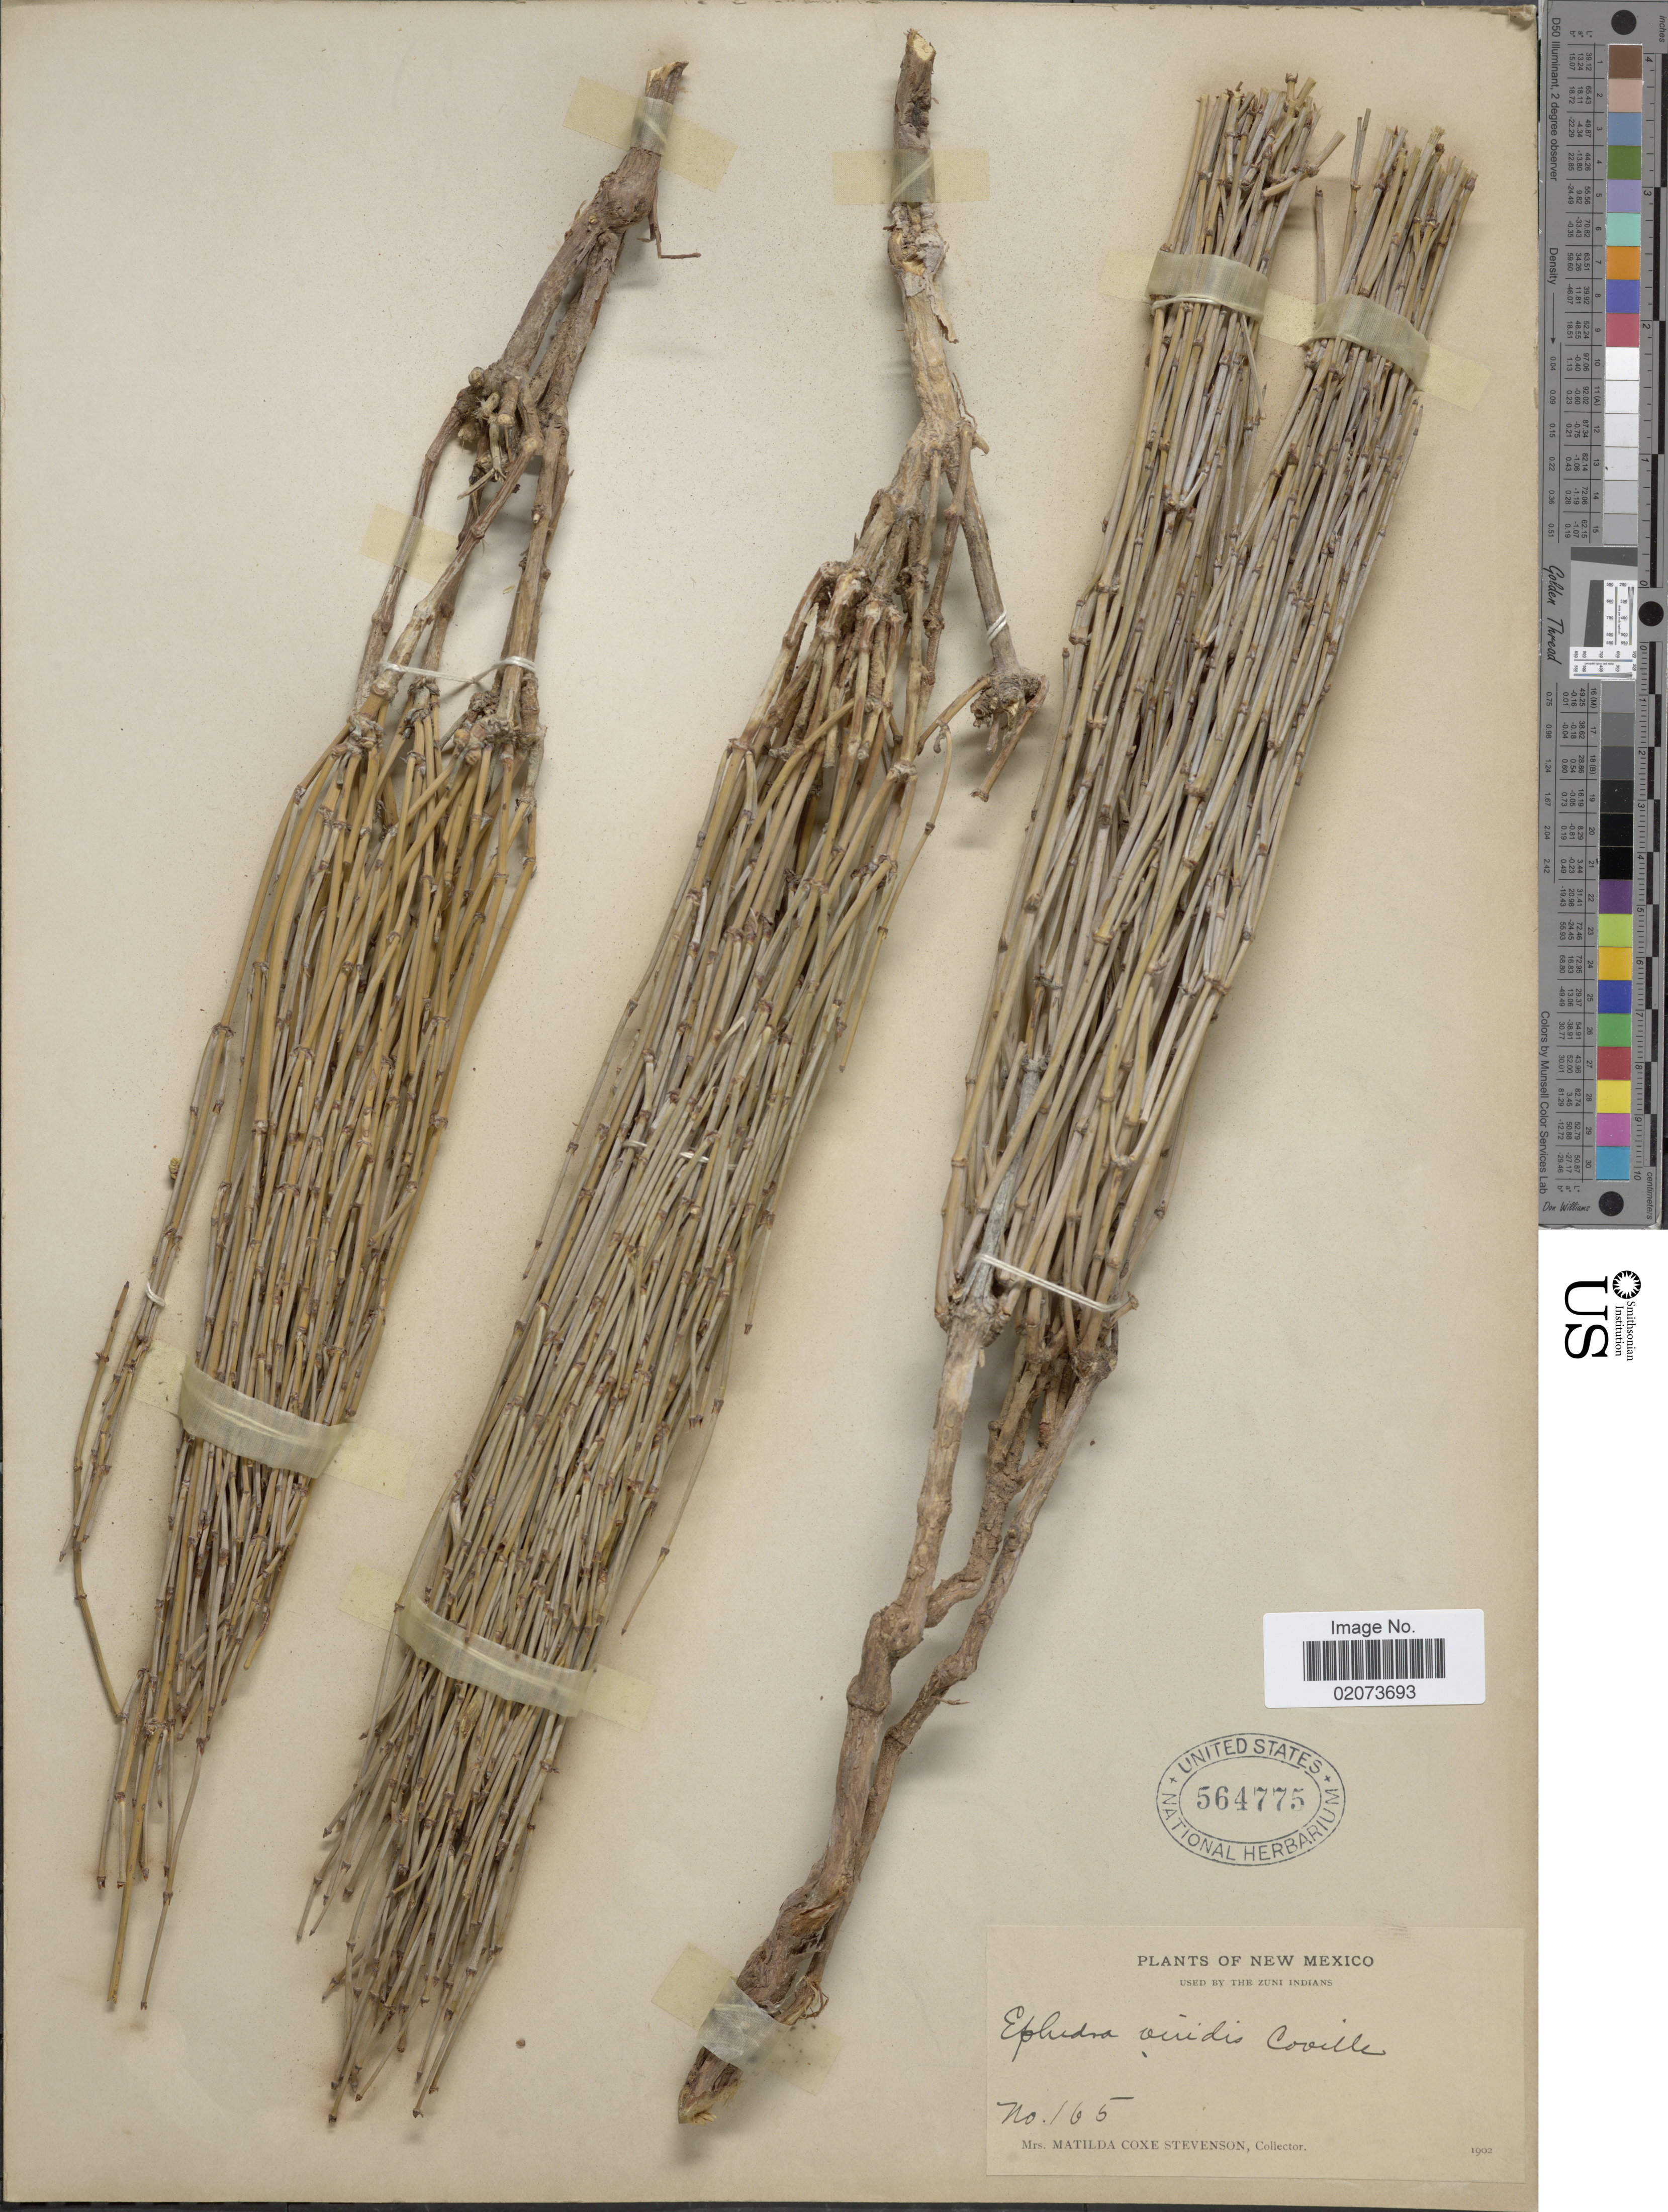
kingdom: Plantae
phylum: Tracheophyta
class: Gnetopsida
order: Ephedrales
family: Ephedraceae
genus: Ephedra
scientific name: Ephedra viridis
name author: Coville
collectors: M. Stevenson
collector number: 165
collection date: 1902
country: United States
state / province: New Mexico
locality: Zuni Indians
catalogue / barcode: US 564775